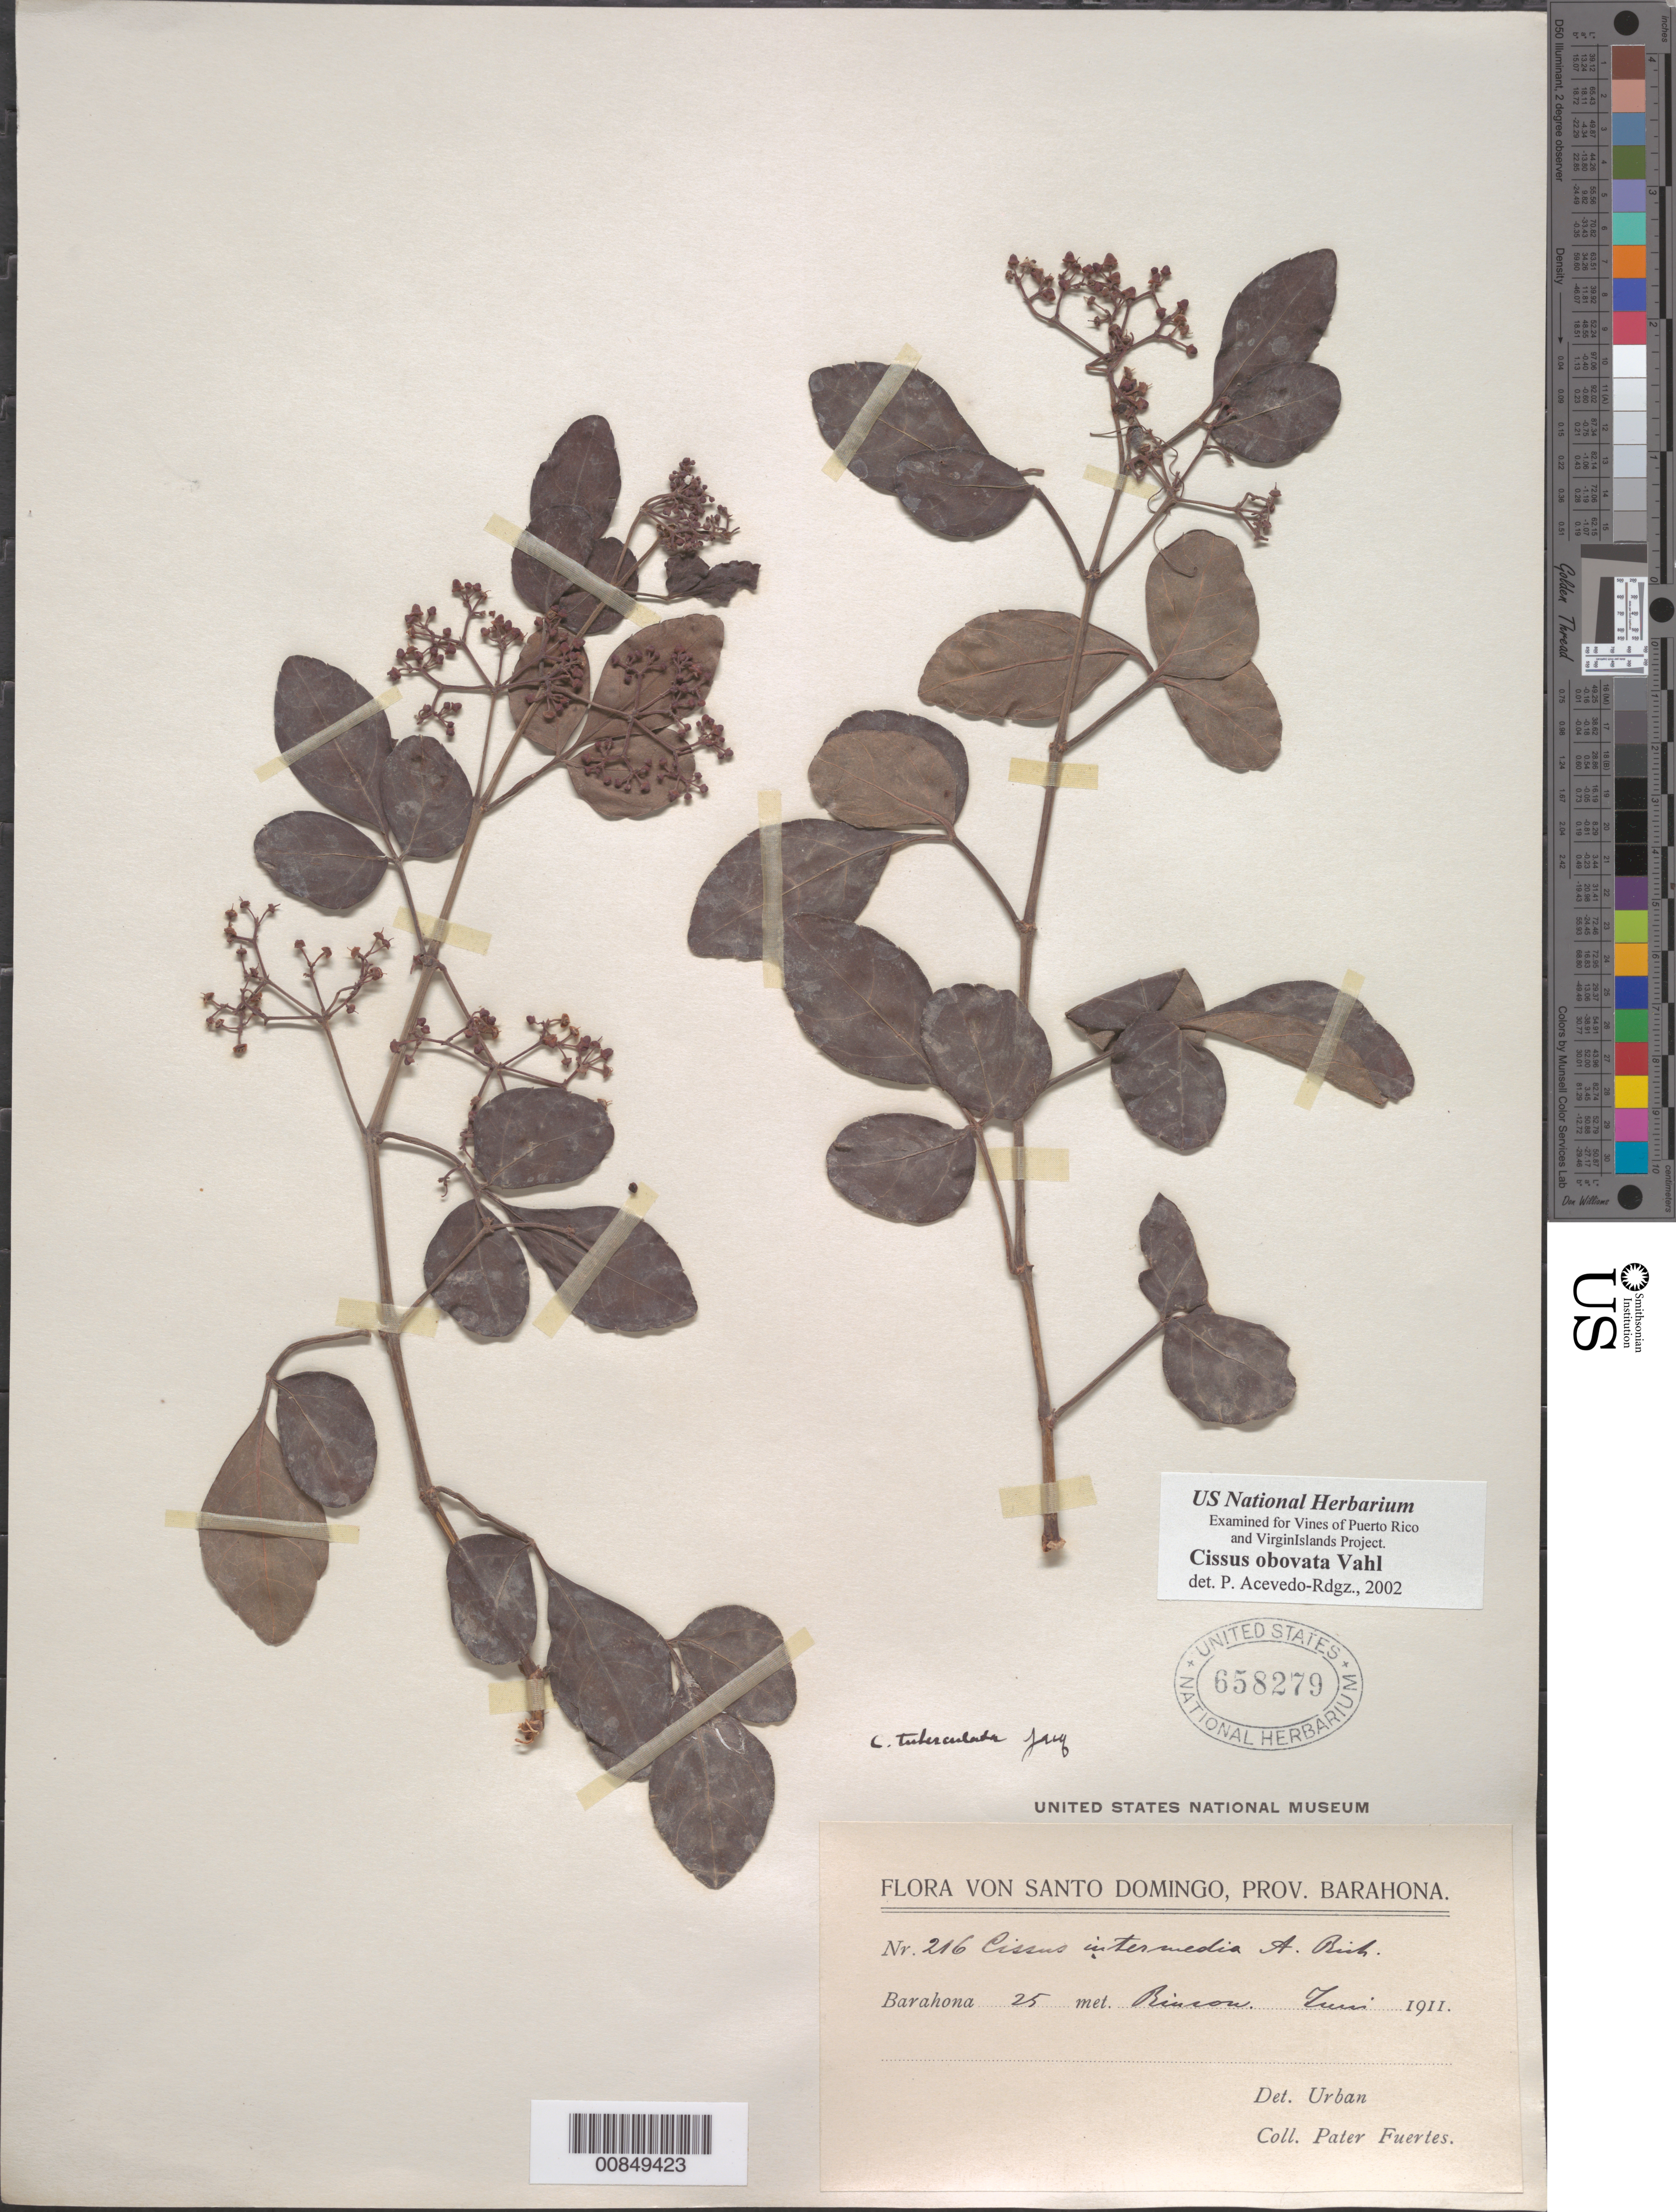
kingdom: Plantae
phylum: Tracheophyta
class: Magnoliopsida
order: Vitales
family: Vitaceae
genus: Cissus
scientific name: Cissus obovata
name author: Vahl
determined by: Acevedo-Rodríguez, P., (BOT), Smithsonian Institution - National Museum of Natural History (UNITED STATES)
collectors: M. D. Fuertes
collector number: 216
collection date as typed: Jun 1911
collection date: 1911-06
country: Dominican Republic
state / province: Barahona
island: Hispaniola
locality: Rincón.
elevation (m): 25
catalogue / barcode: US 658279